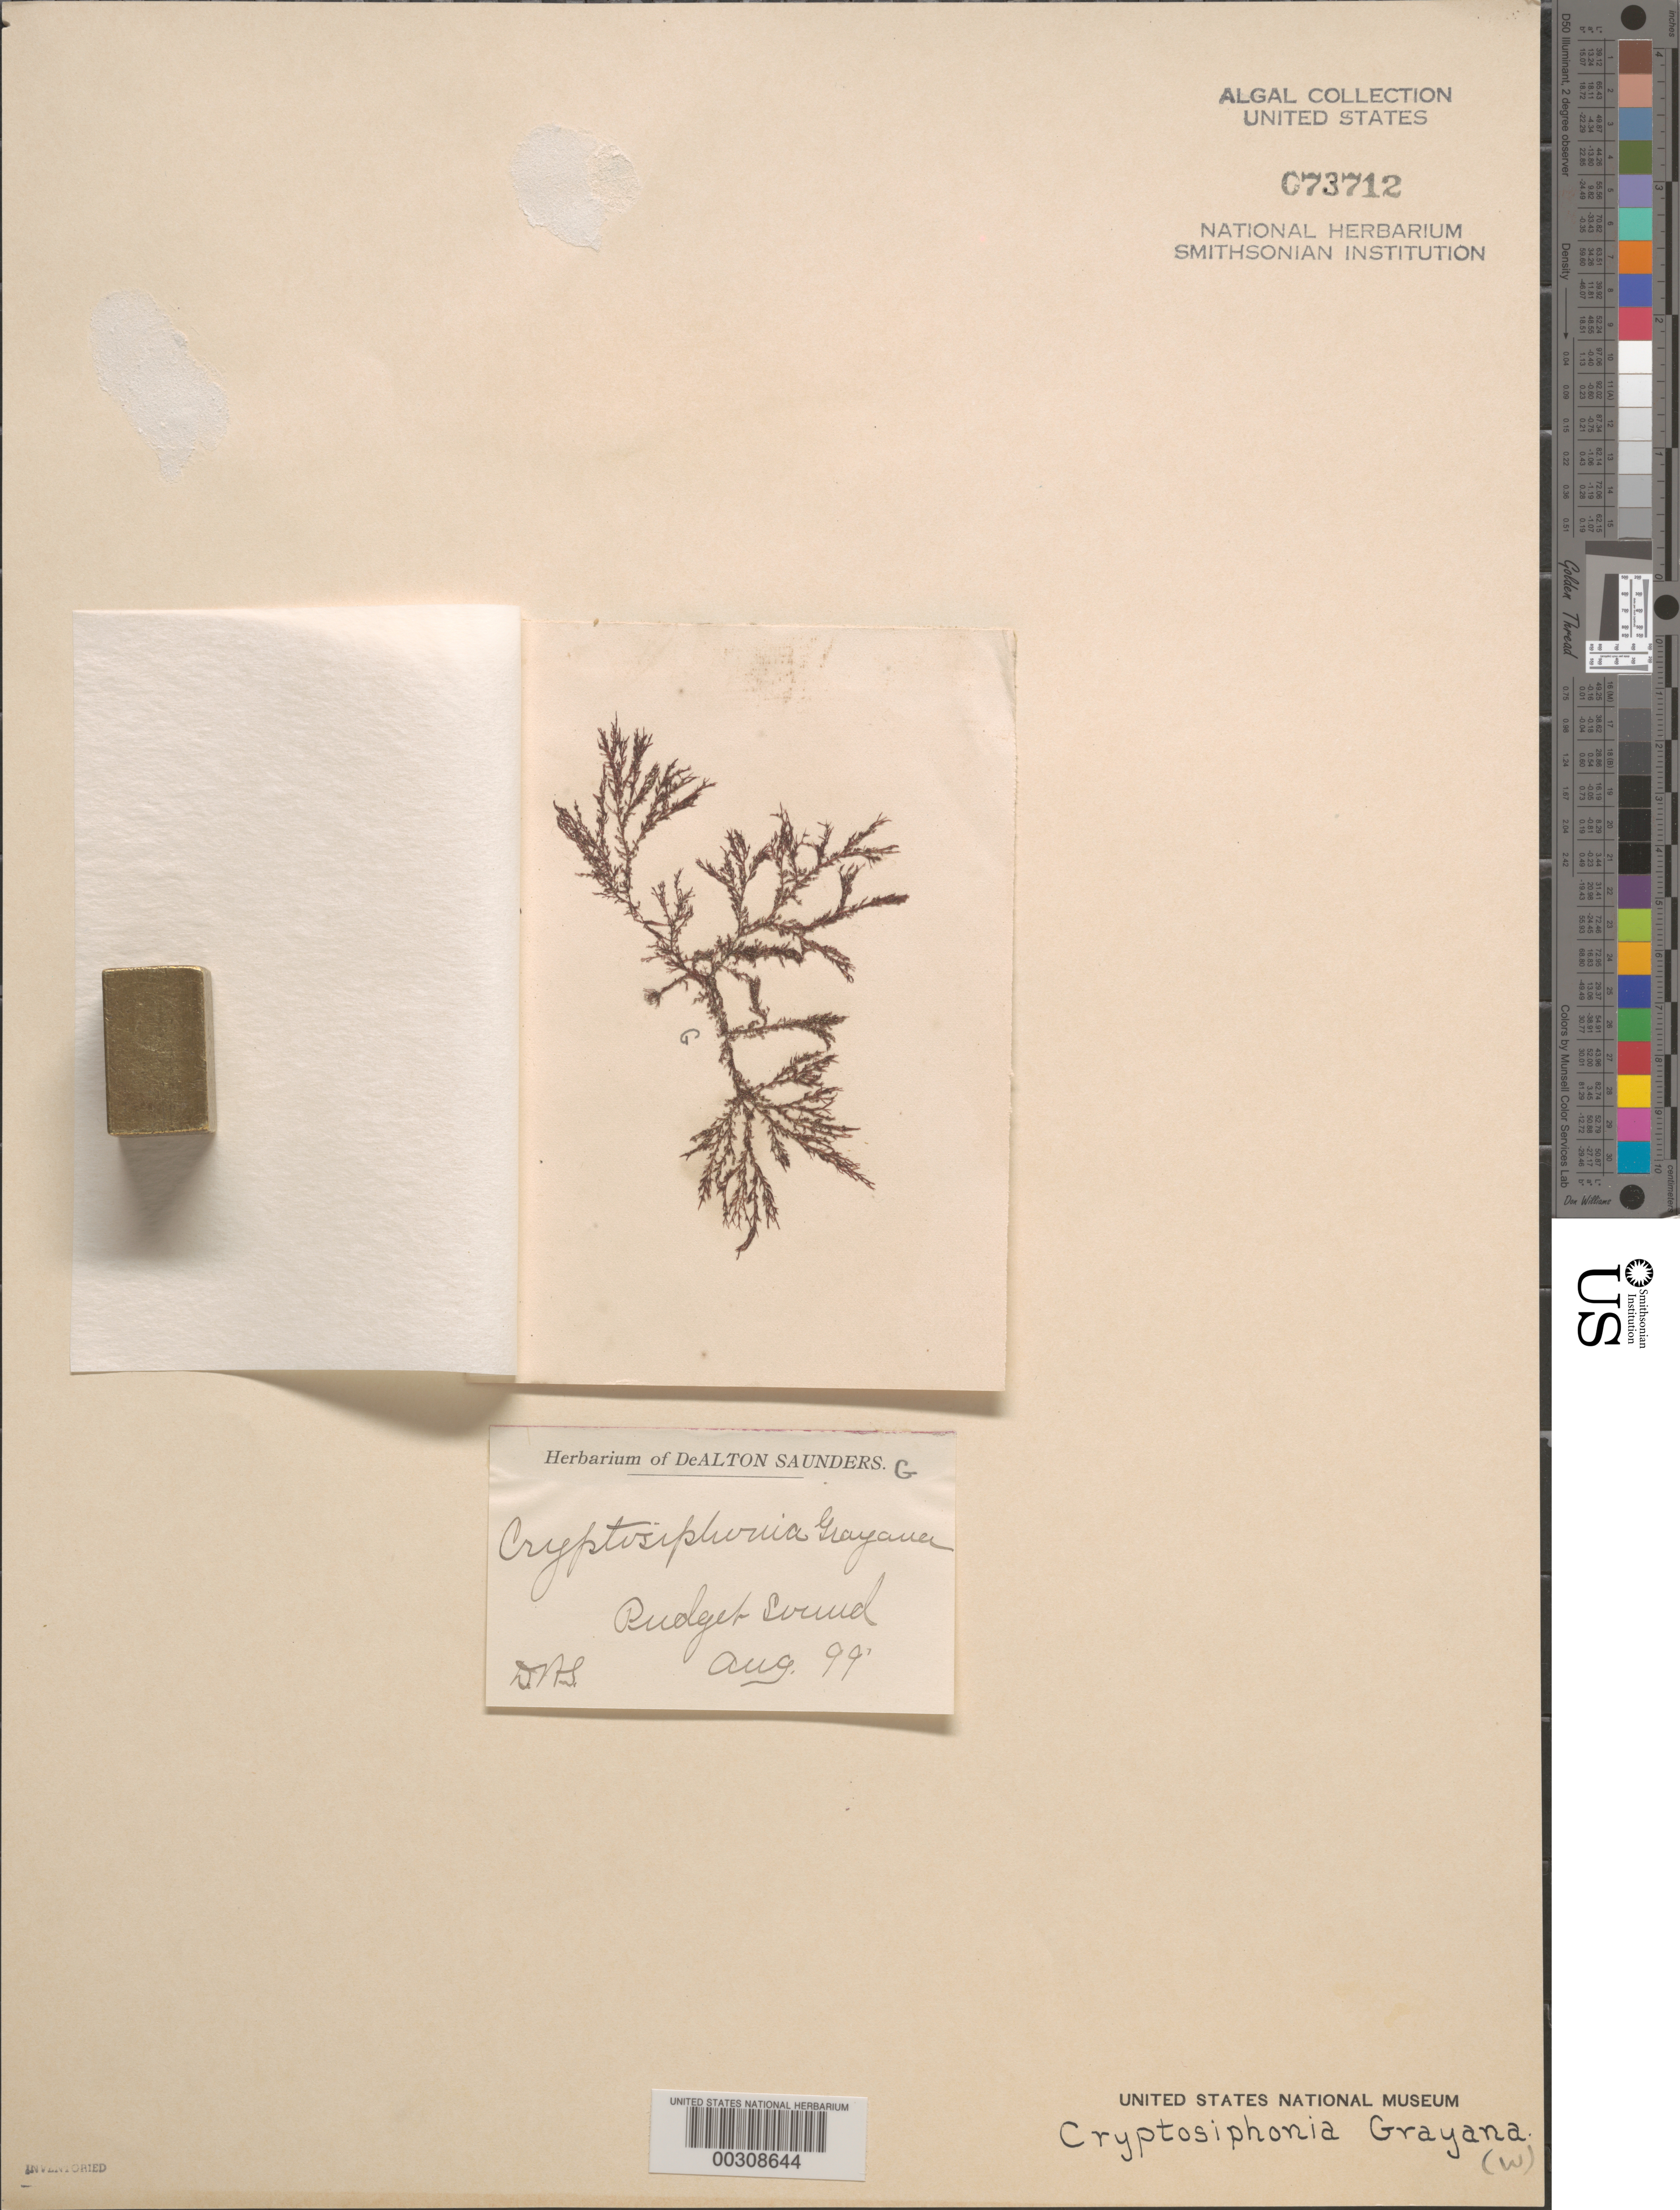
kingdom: Plantae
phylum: Rhodophyta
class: Florideophyceae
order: Gigartinales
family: Dumontiaceae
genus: Cryptosiphonia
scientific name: Cryptosiphonia grayana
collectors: D. Saunders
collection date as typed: Aug 99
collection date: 1899-08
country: United States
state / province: Washington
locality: Pudget Sound.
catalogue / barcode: US 73712